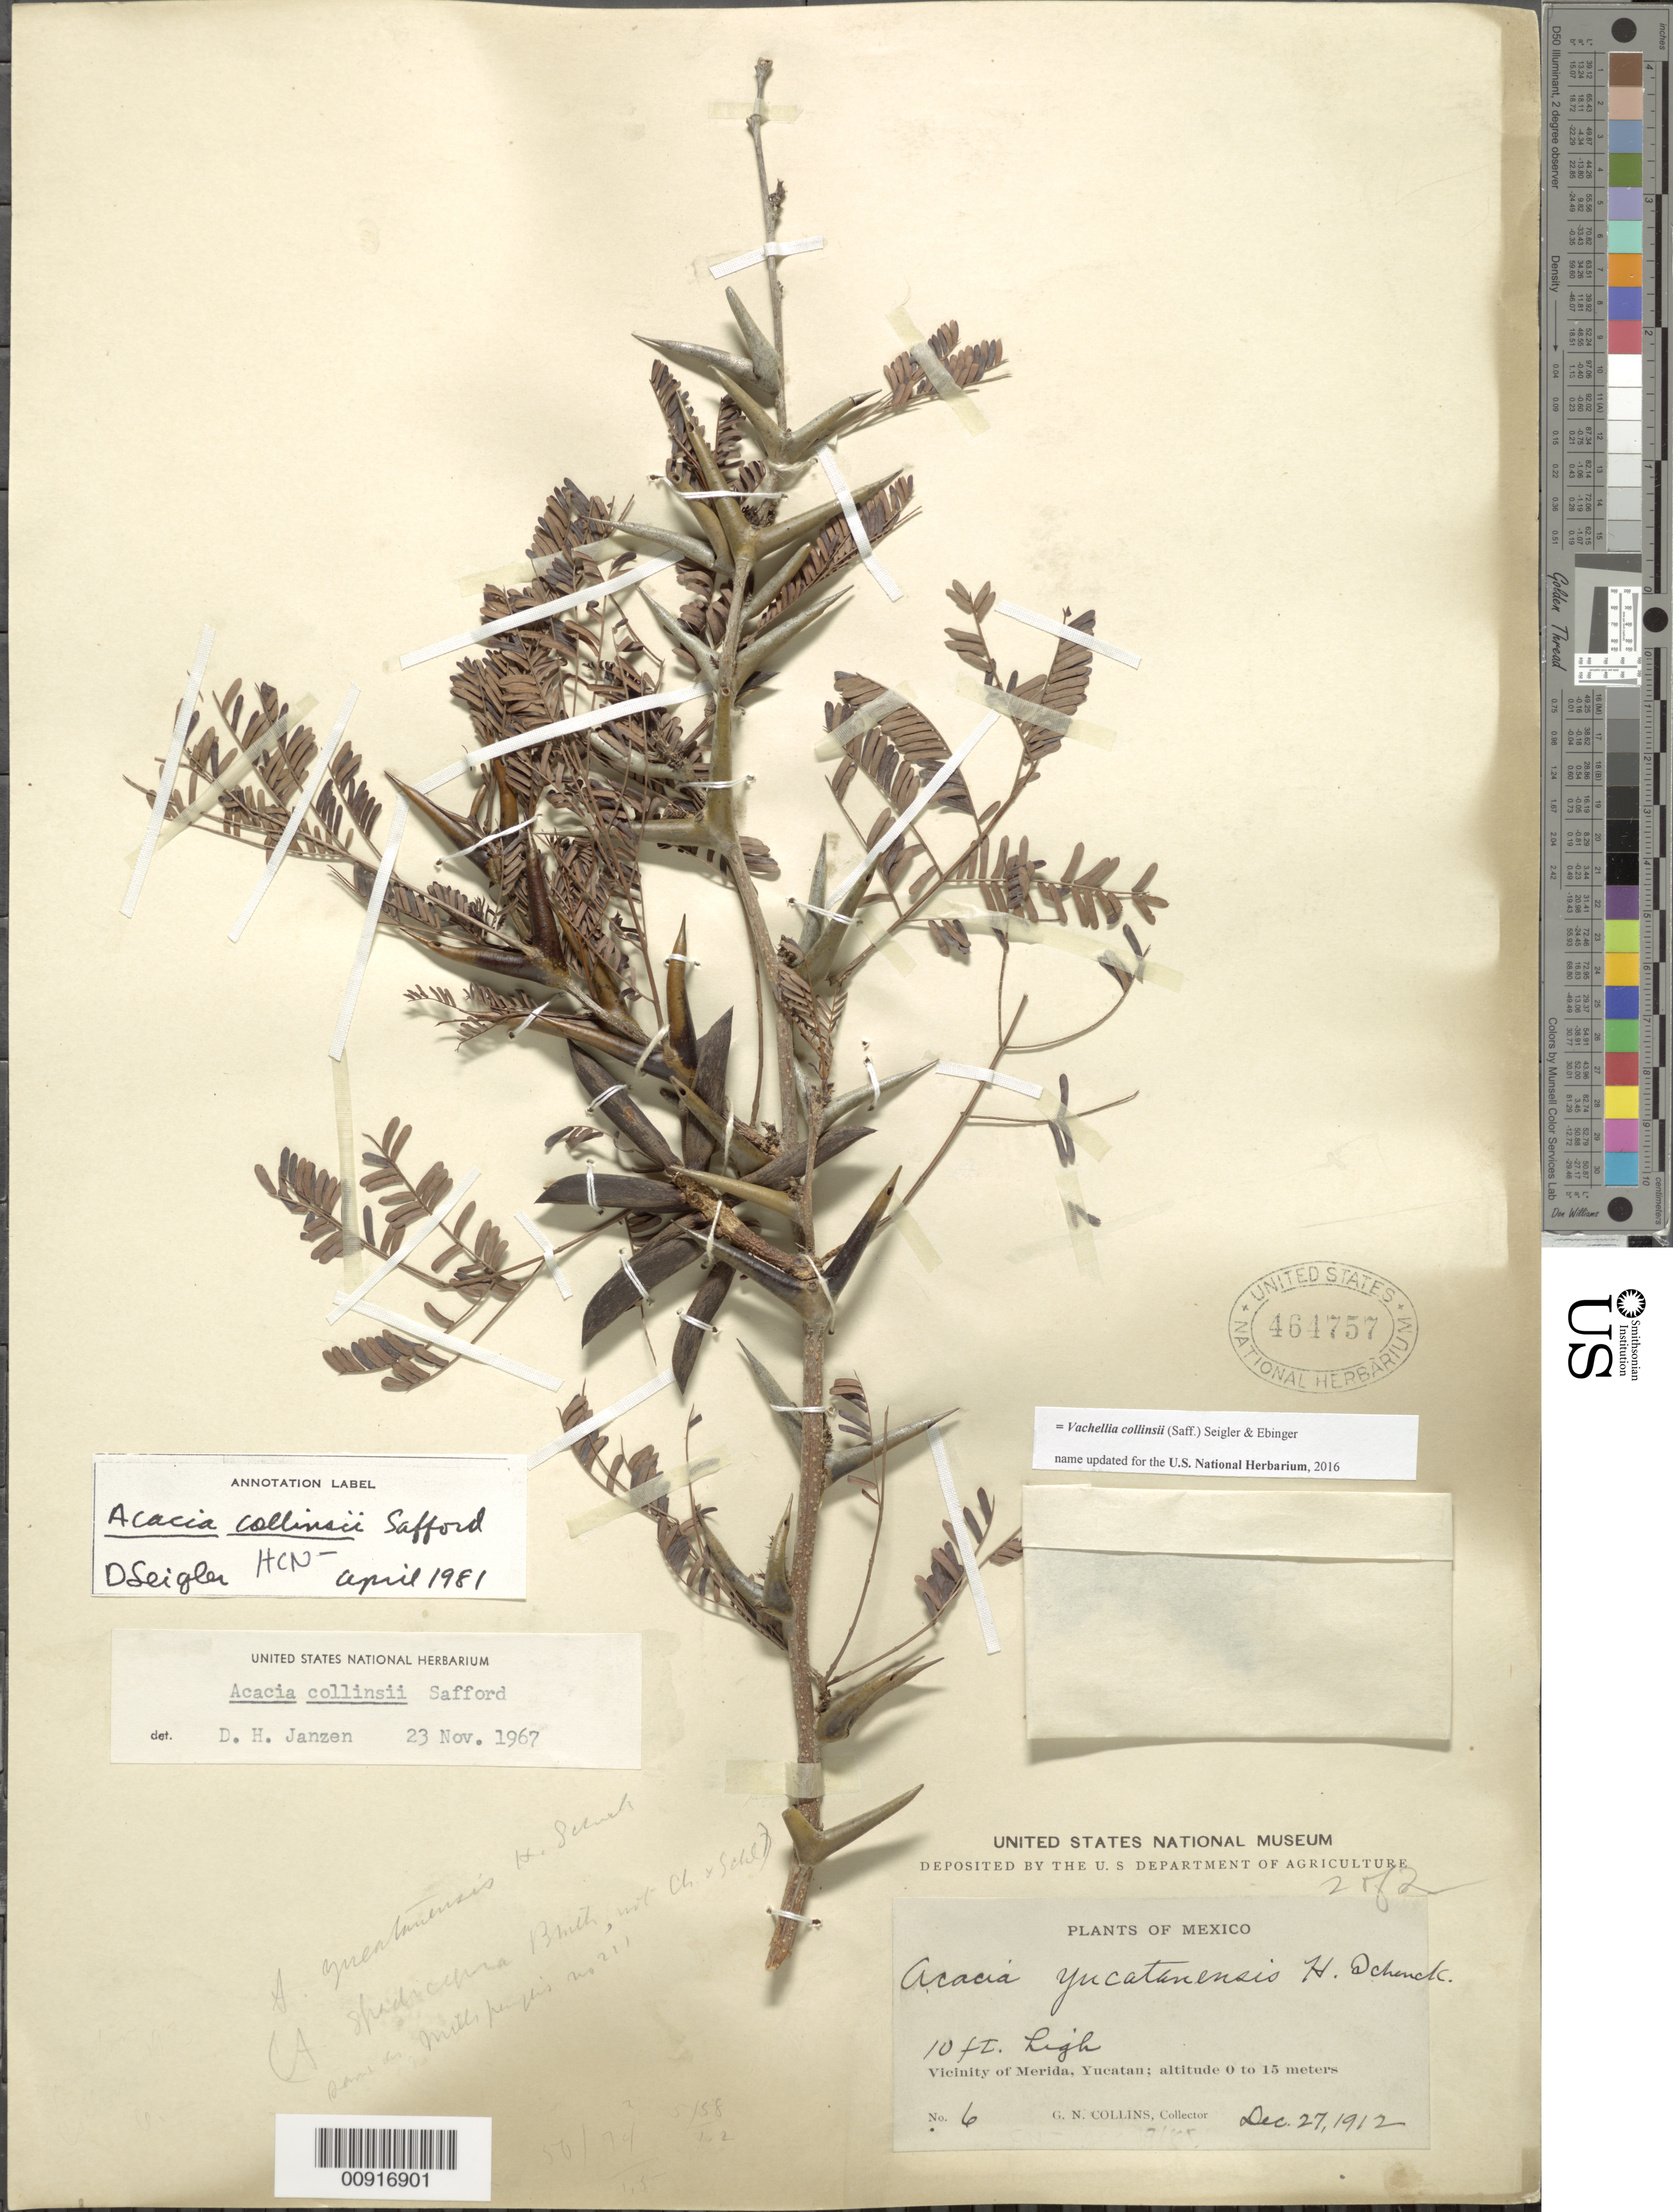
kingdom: Plantae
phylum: Tracheophyta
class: Magnoliopsida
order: Fabales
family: Fabaceae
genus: Vachellia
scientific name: Vachellia collinsii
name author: (Saff.) Seigler & Ebinger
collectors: G. N. Collins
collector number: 6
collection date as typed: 27 Dec 1912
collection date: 1912-12-27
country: Mexico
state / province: Yucatán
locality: Vicinity of Mérida, Yucatán.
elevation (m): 15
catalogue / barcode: US 464757